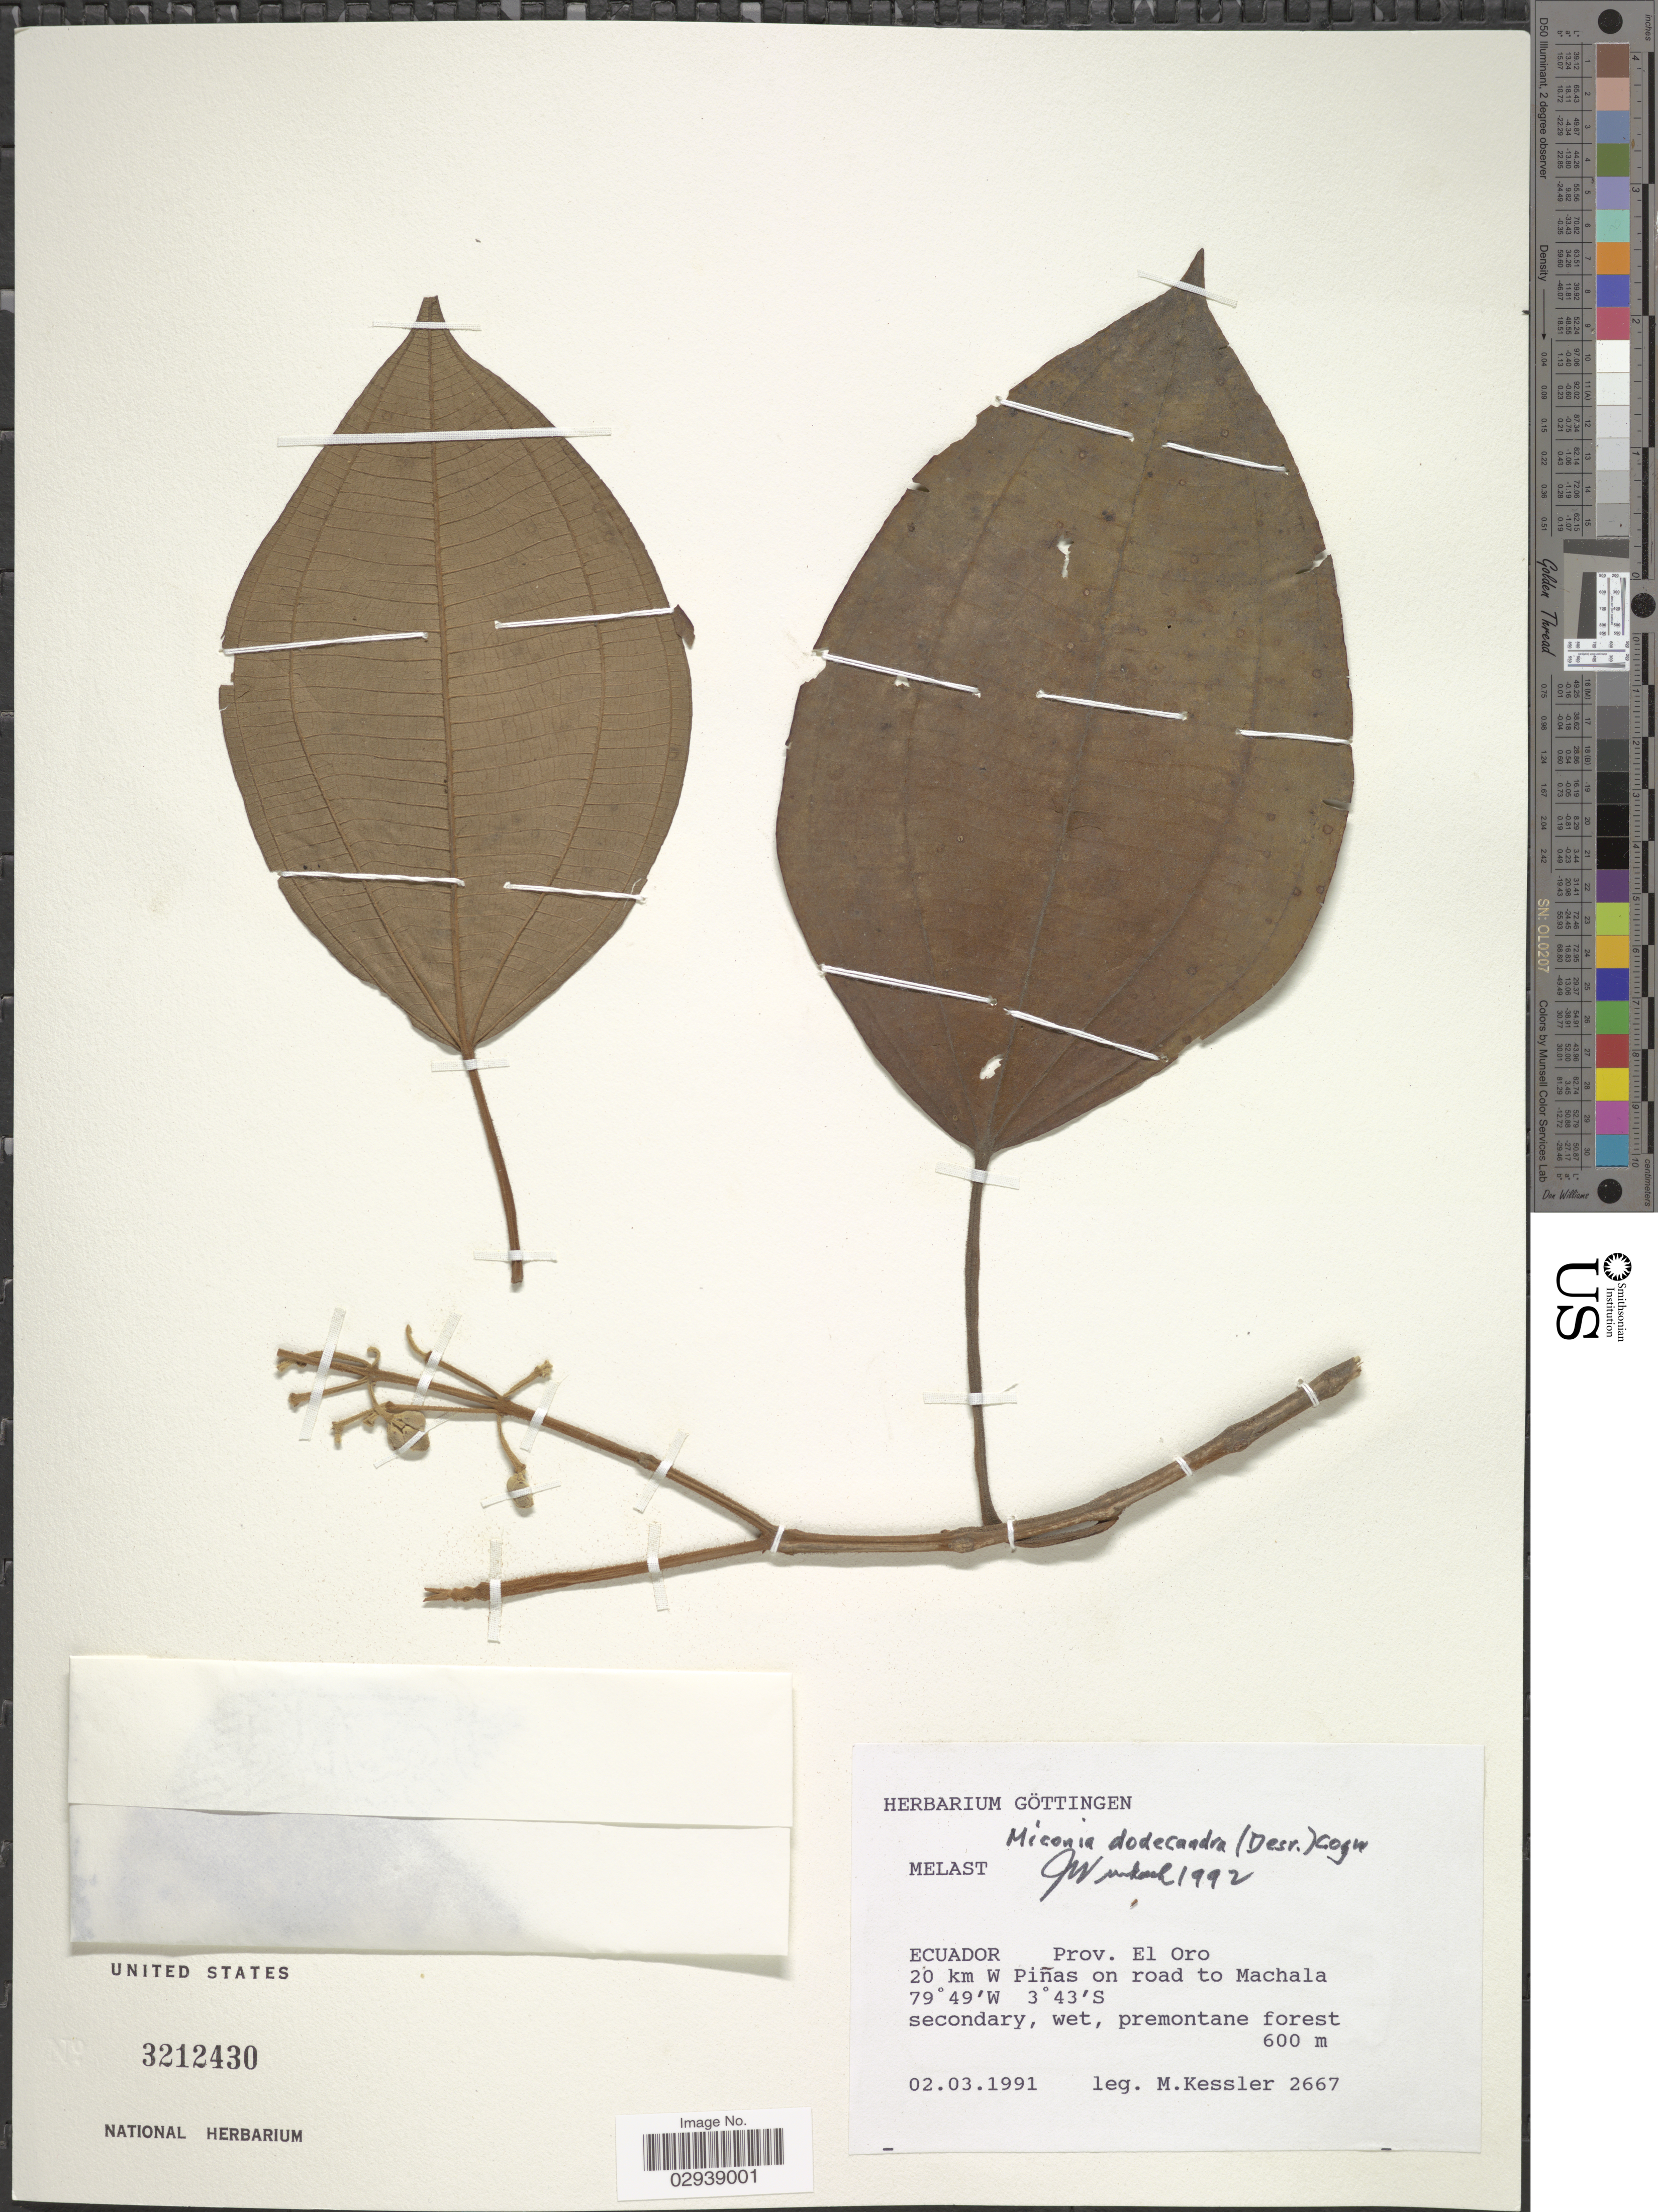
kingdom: Plantae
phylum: Tracheophyta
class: Magnoliopsida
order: Myrtales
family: Melastomataceae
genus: Miconia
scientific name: Miconia dodecandra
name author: Cogn.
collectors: M. Kessler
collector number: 2667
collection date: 1991-03-02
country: Ecuador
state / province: El Oro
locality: Prov. El Oro 20 km W Piñas on road to Machala.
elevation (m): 600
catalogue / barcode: US 3212430